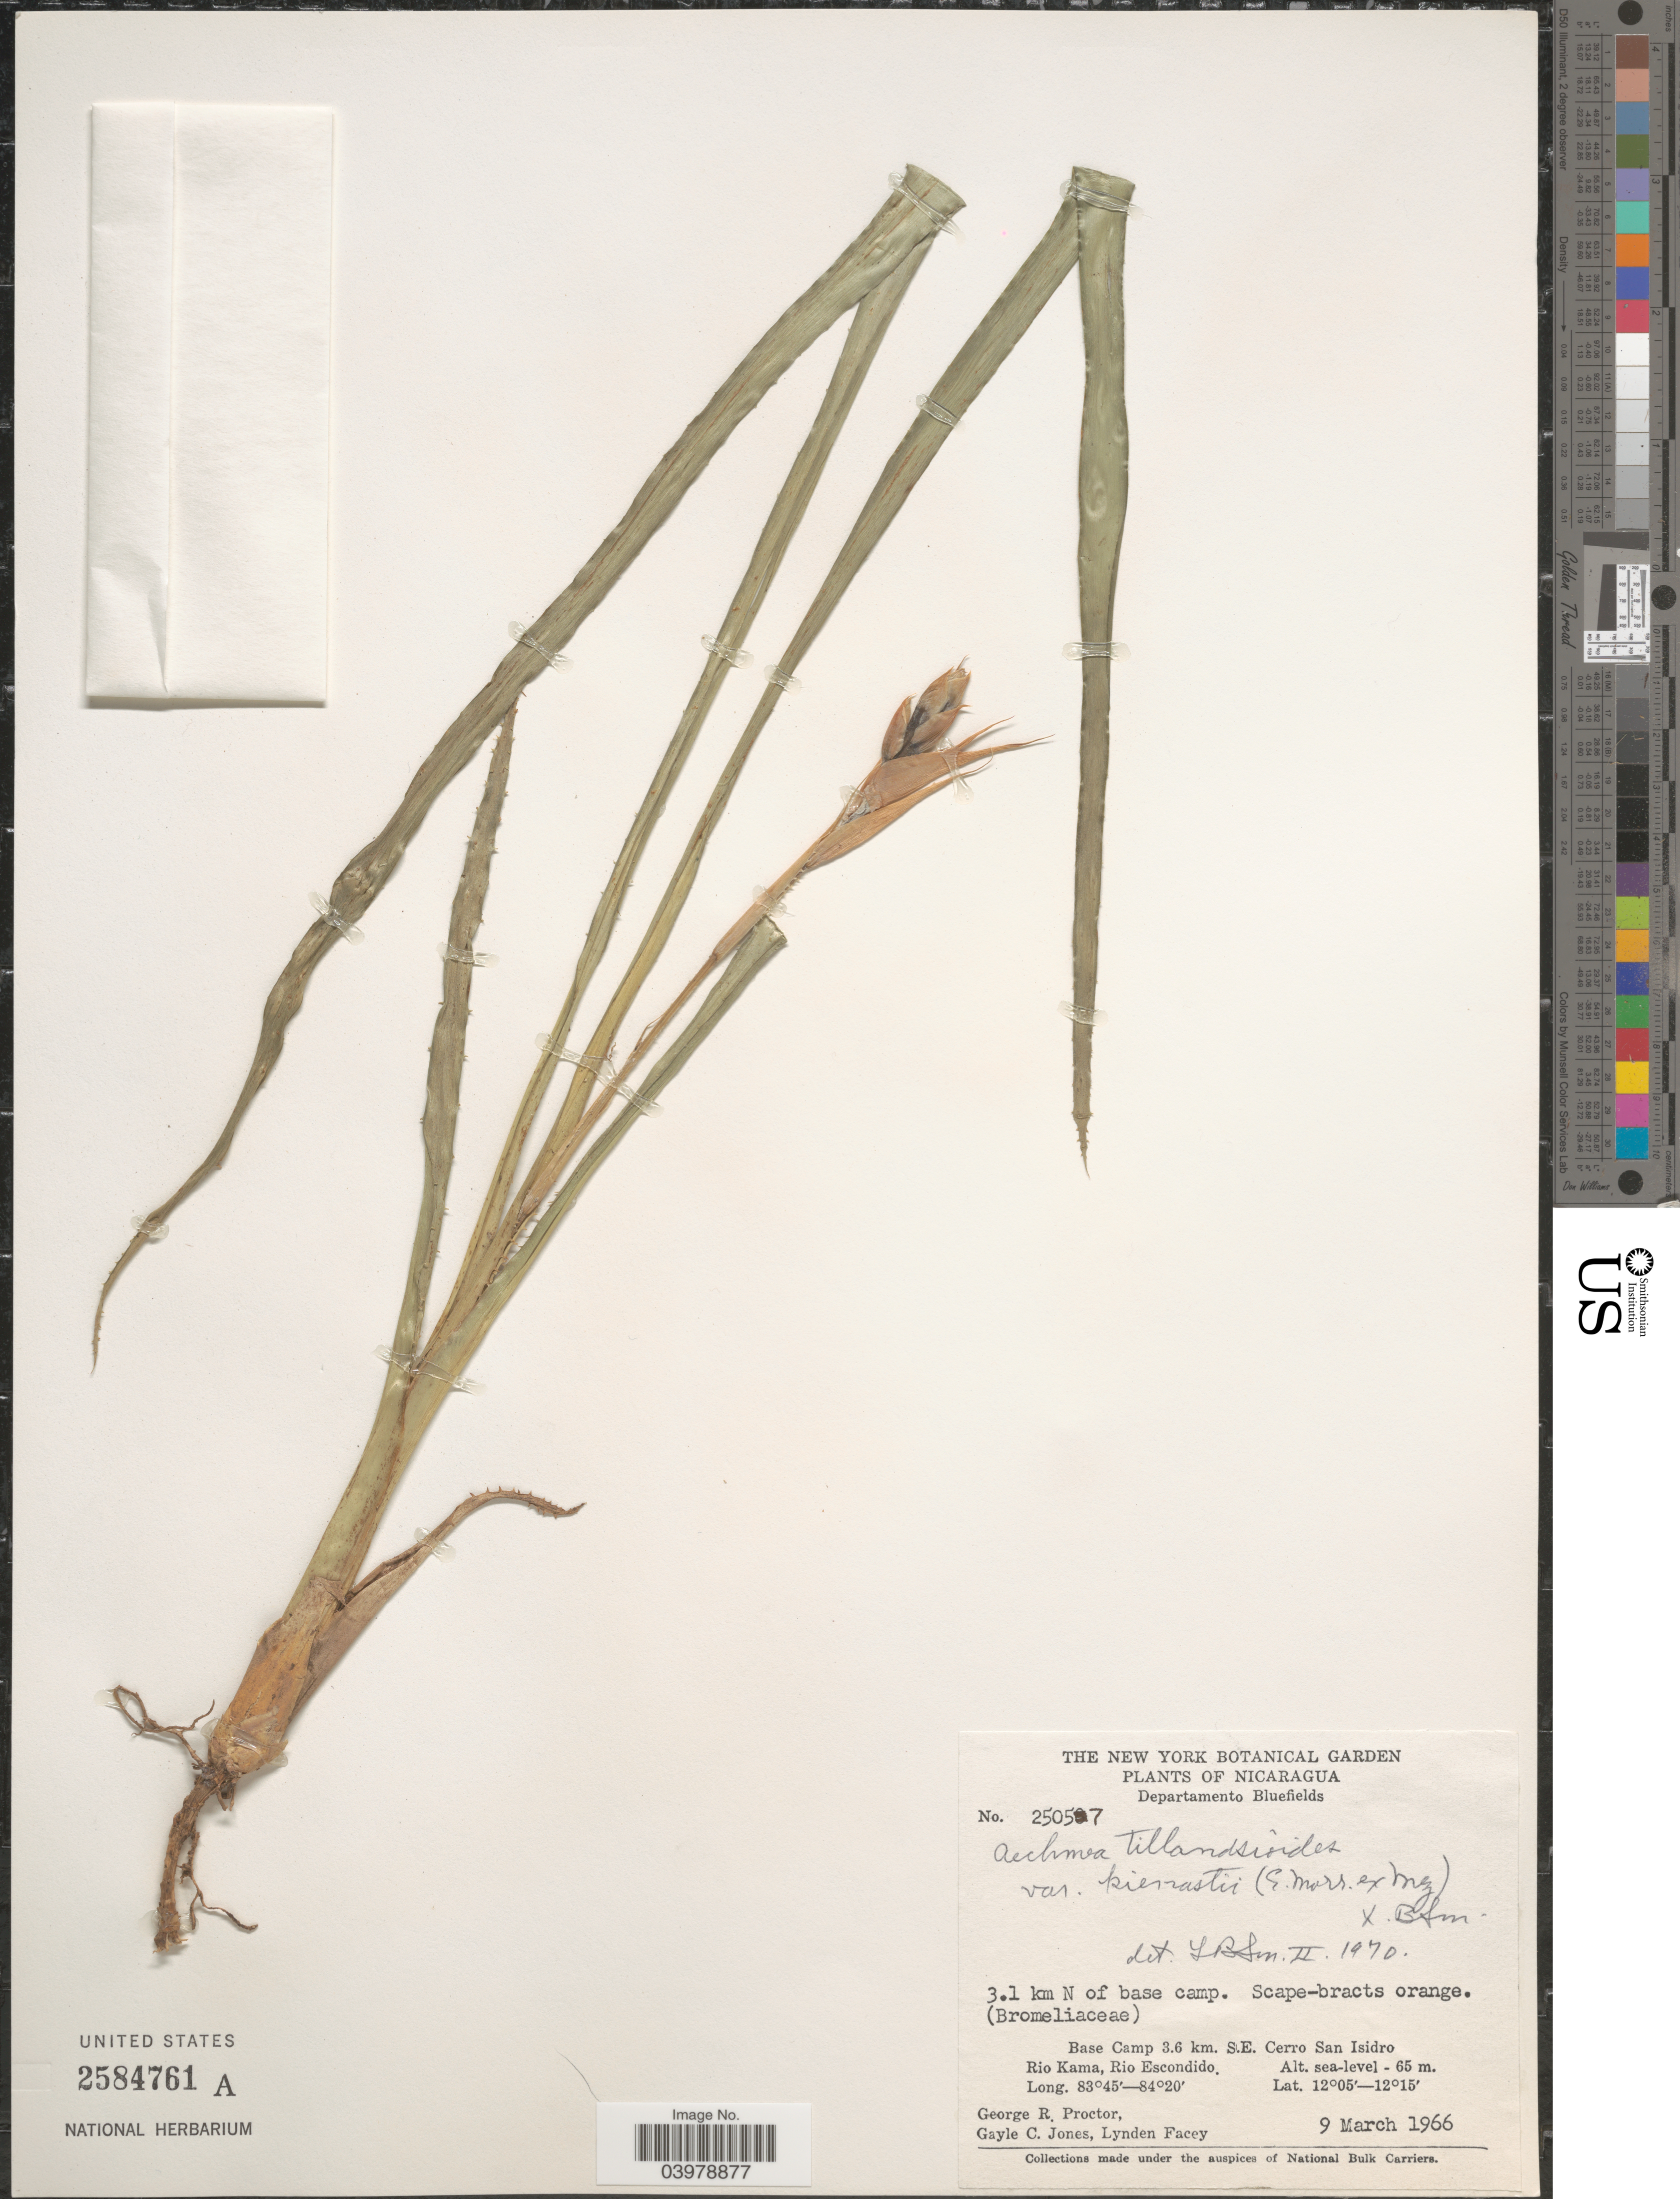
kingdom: Plantae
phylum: Tracheophyta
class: Liliopsida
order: Poales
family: Bromeliaceae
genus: Aechmea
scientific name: Aechmea tillandsioides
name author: (Mart. ex Schult. & Schult. f.) Baker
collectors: G. R. Proctor, G. C. Jones & L. Facey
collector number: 25057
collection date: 1966-03-09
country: Nicaragua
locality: Departamento Bluefields. 3.1 km N of base camp. Base Camp 3.6 km. S.E. Cerro San Isidro. Rio Kama, Rio Escondido.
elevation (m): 0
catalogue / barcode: US 2584761A